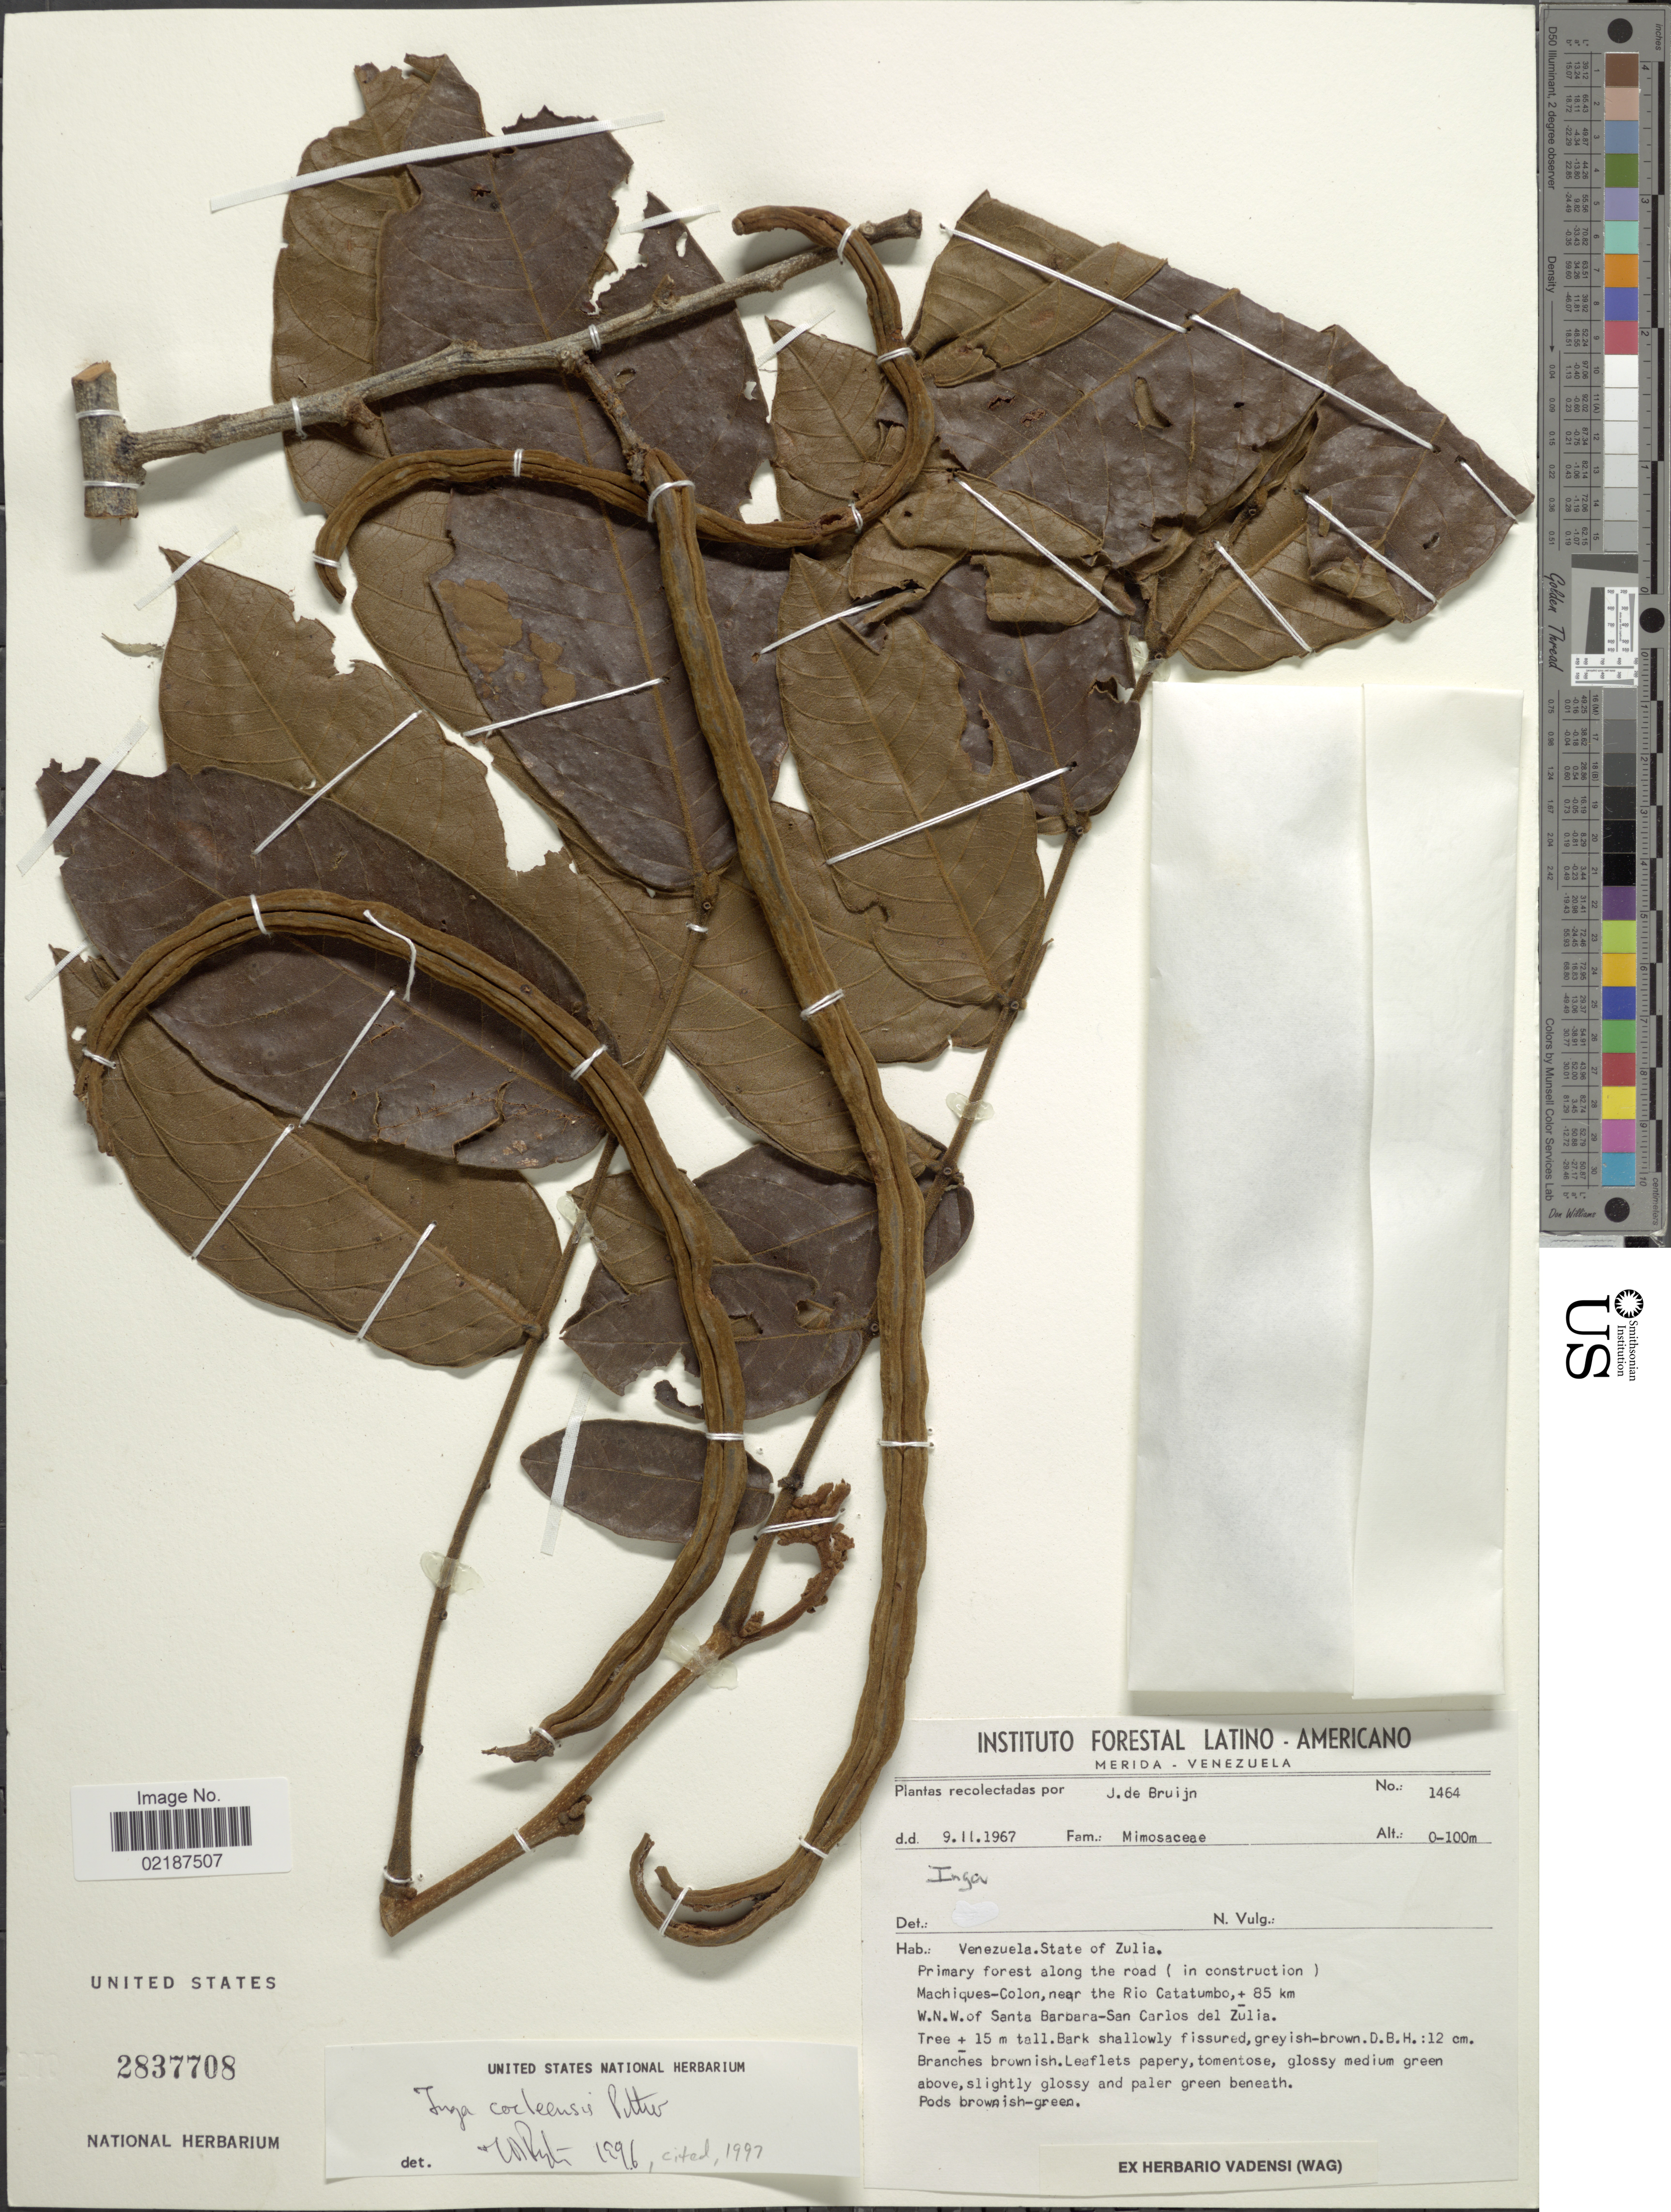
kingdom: Plantae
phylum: Tracheophyta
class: Magnoliopsida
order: Fabales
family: Fabaceae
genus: Inga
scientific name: Inga cocleensis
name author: Pittier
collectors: J. Bruijn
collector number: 1464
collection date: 1967-11-09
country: Venezuela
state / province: Zulia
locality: Primary forest along the road ( in construction ) Machiques - Colon, near the Rio Catatumbo, ± 85 km W. N. W. of the Santa Barbara - San Carlos Del Zulia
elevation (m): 0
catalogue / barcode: US 2837708